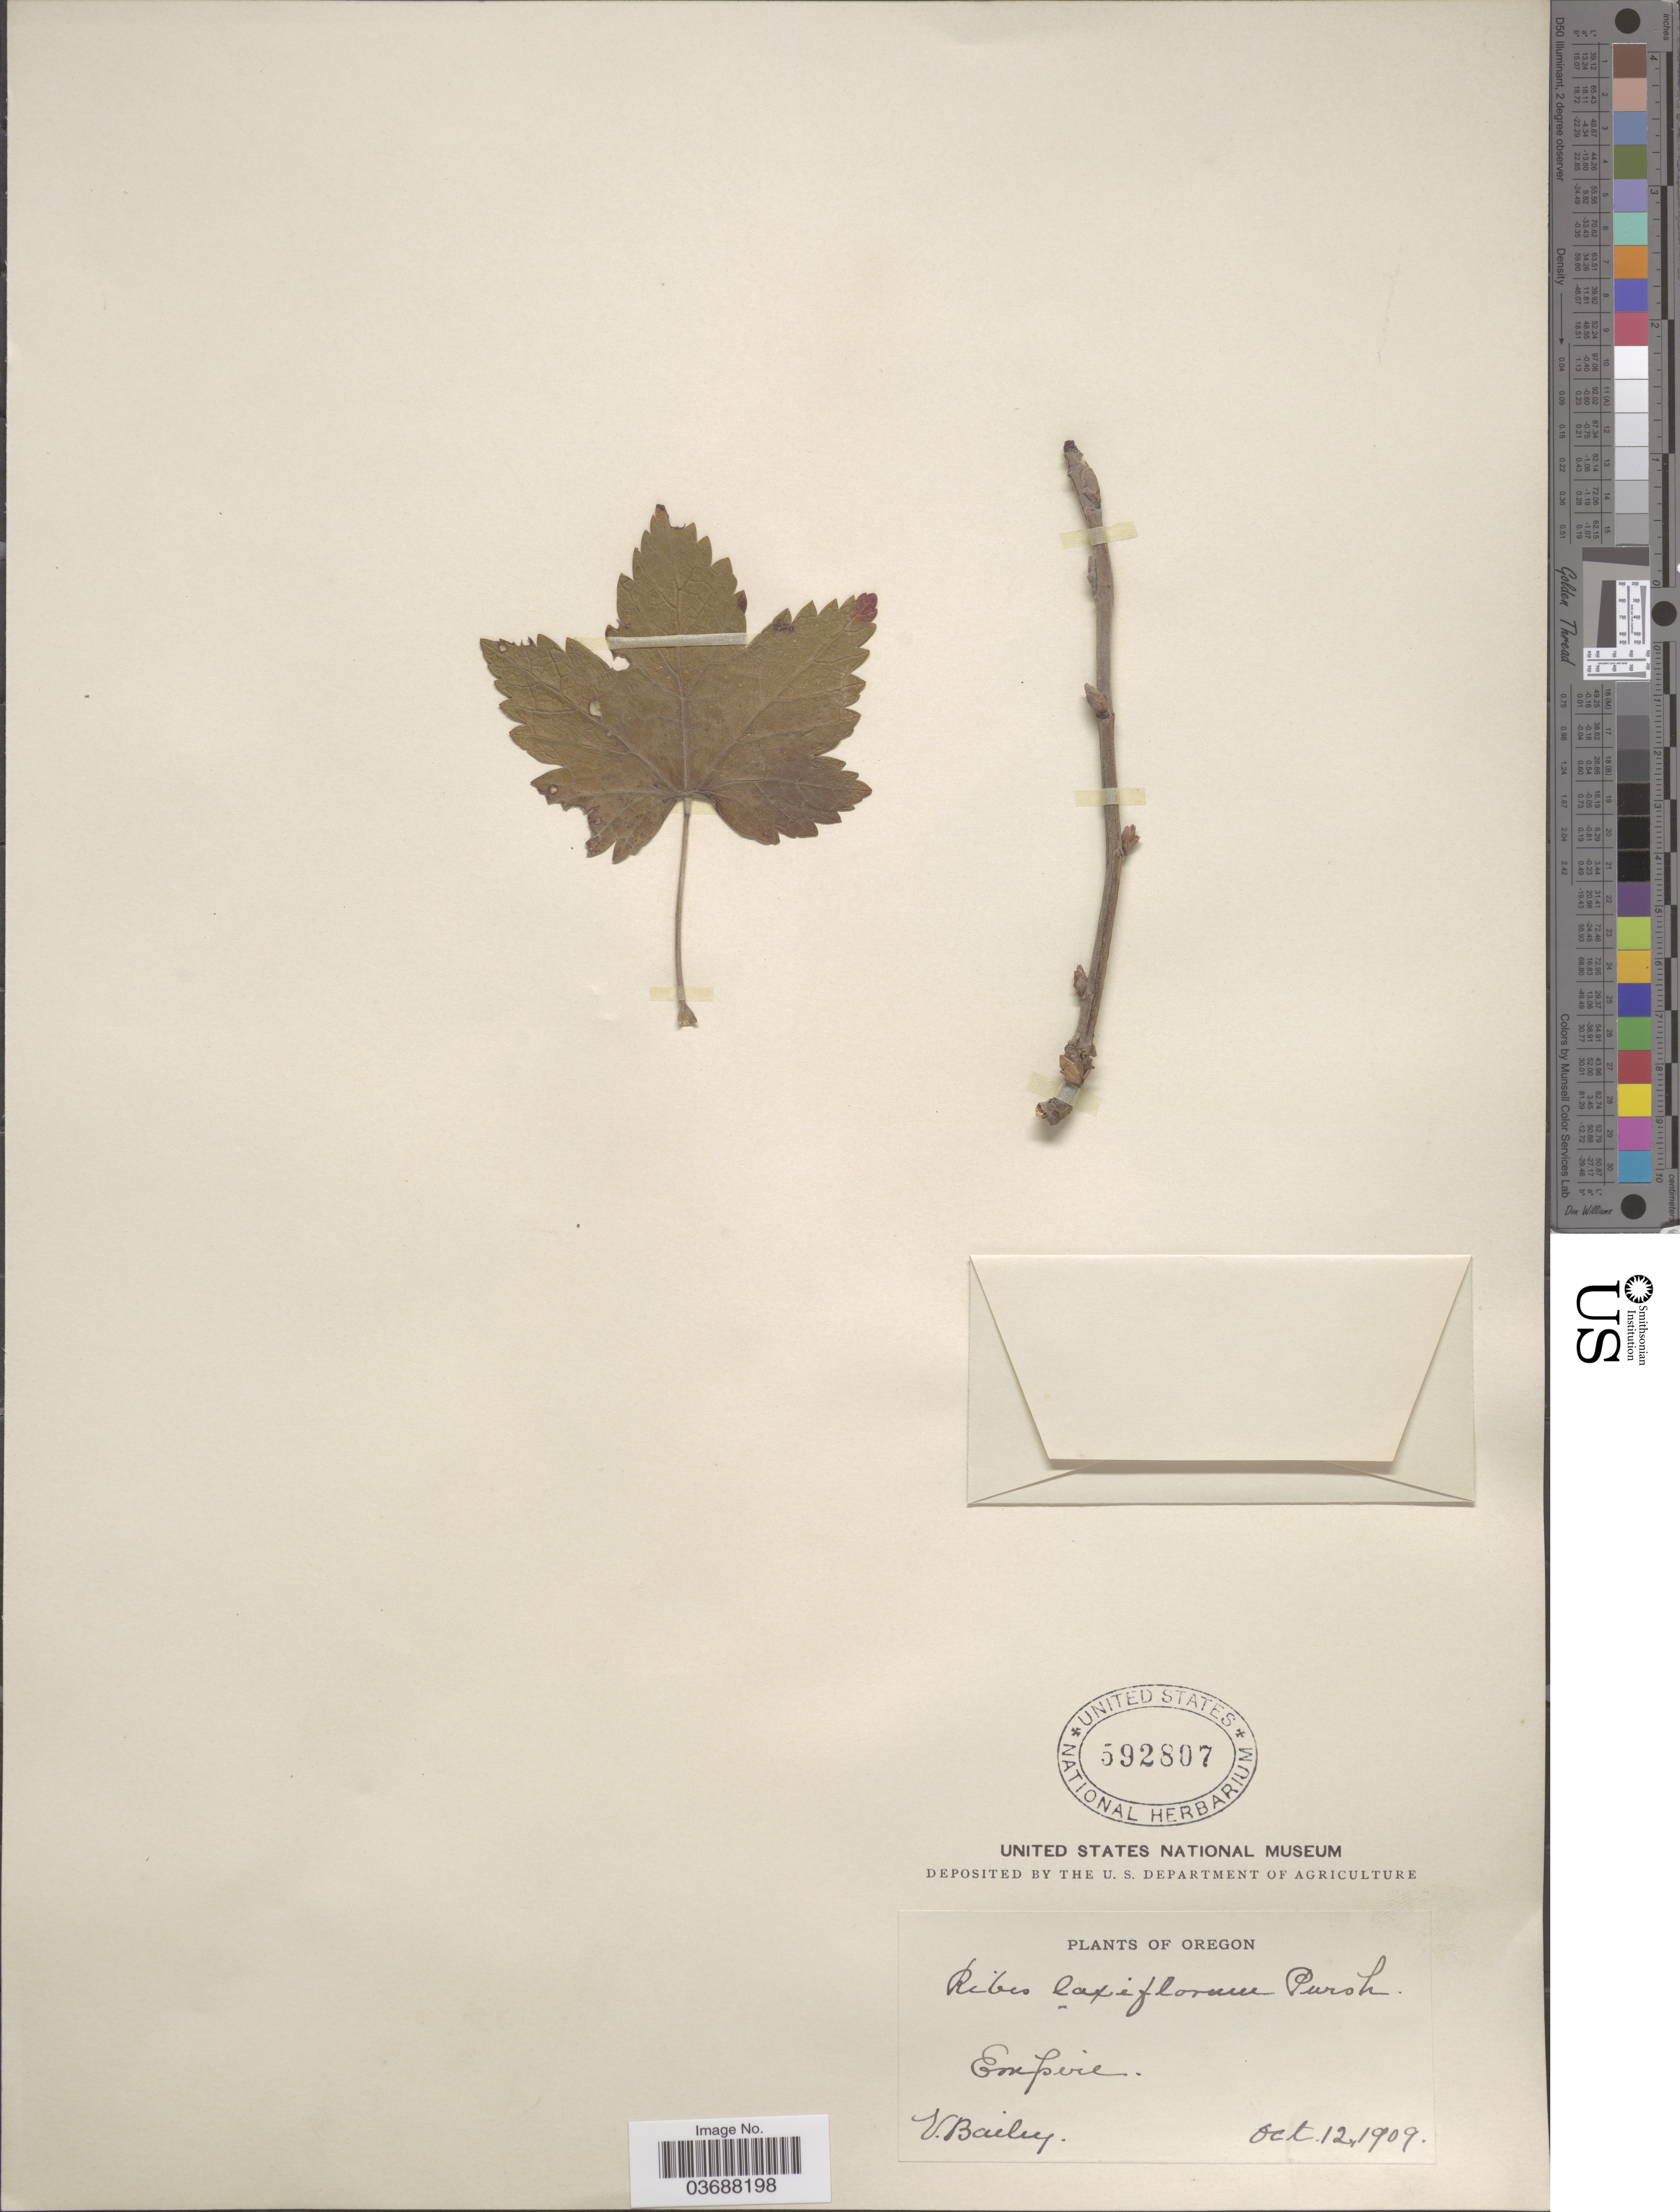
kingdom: Plantae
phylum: Tracheophyta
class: Magnoliopsida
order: Saxifragales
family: Grossulariaceae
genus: Ribes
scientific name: Ribes laxiflorum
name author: Pursh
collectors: V. L. Bailey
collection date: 1909-10-12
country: United States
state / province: Oregon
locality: Empire.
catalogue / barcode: US 592807